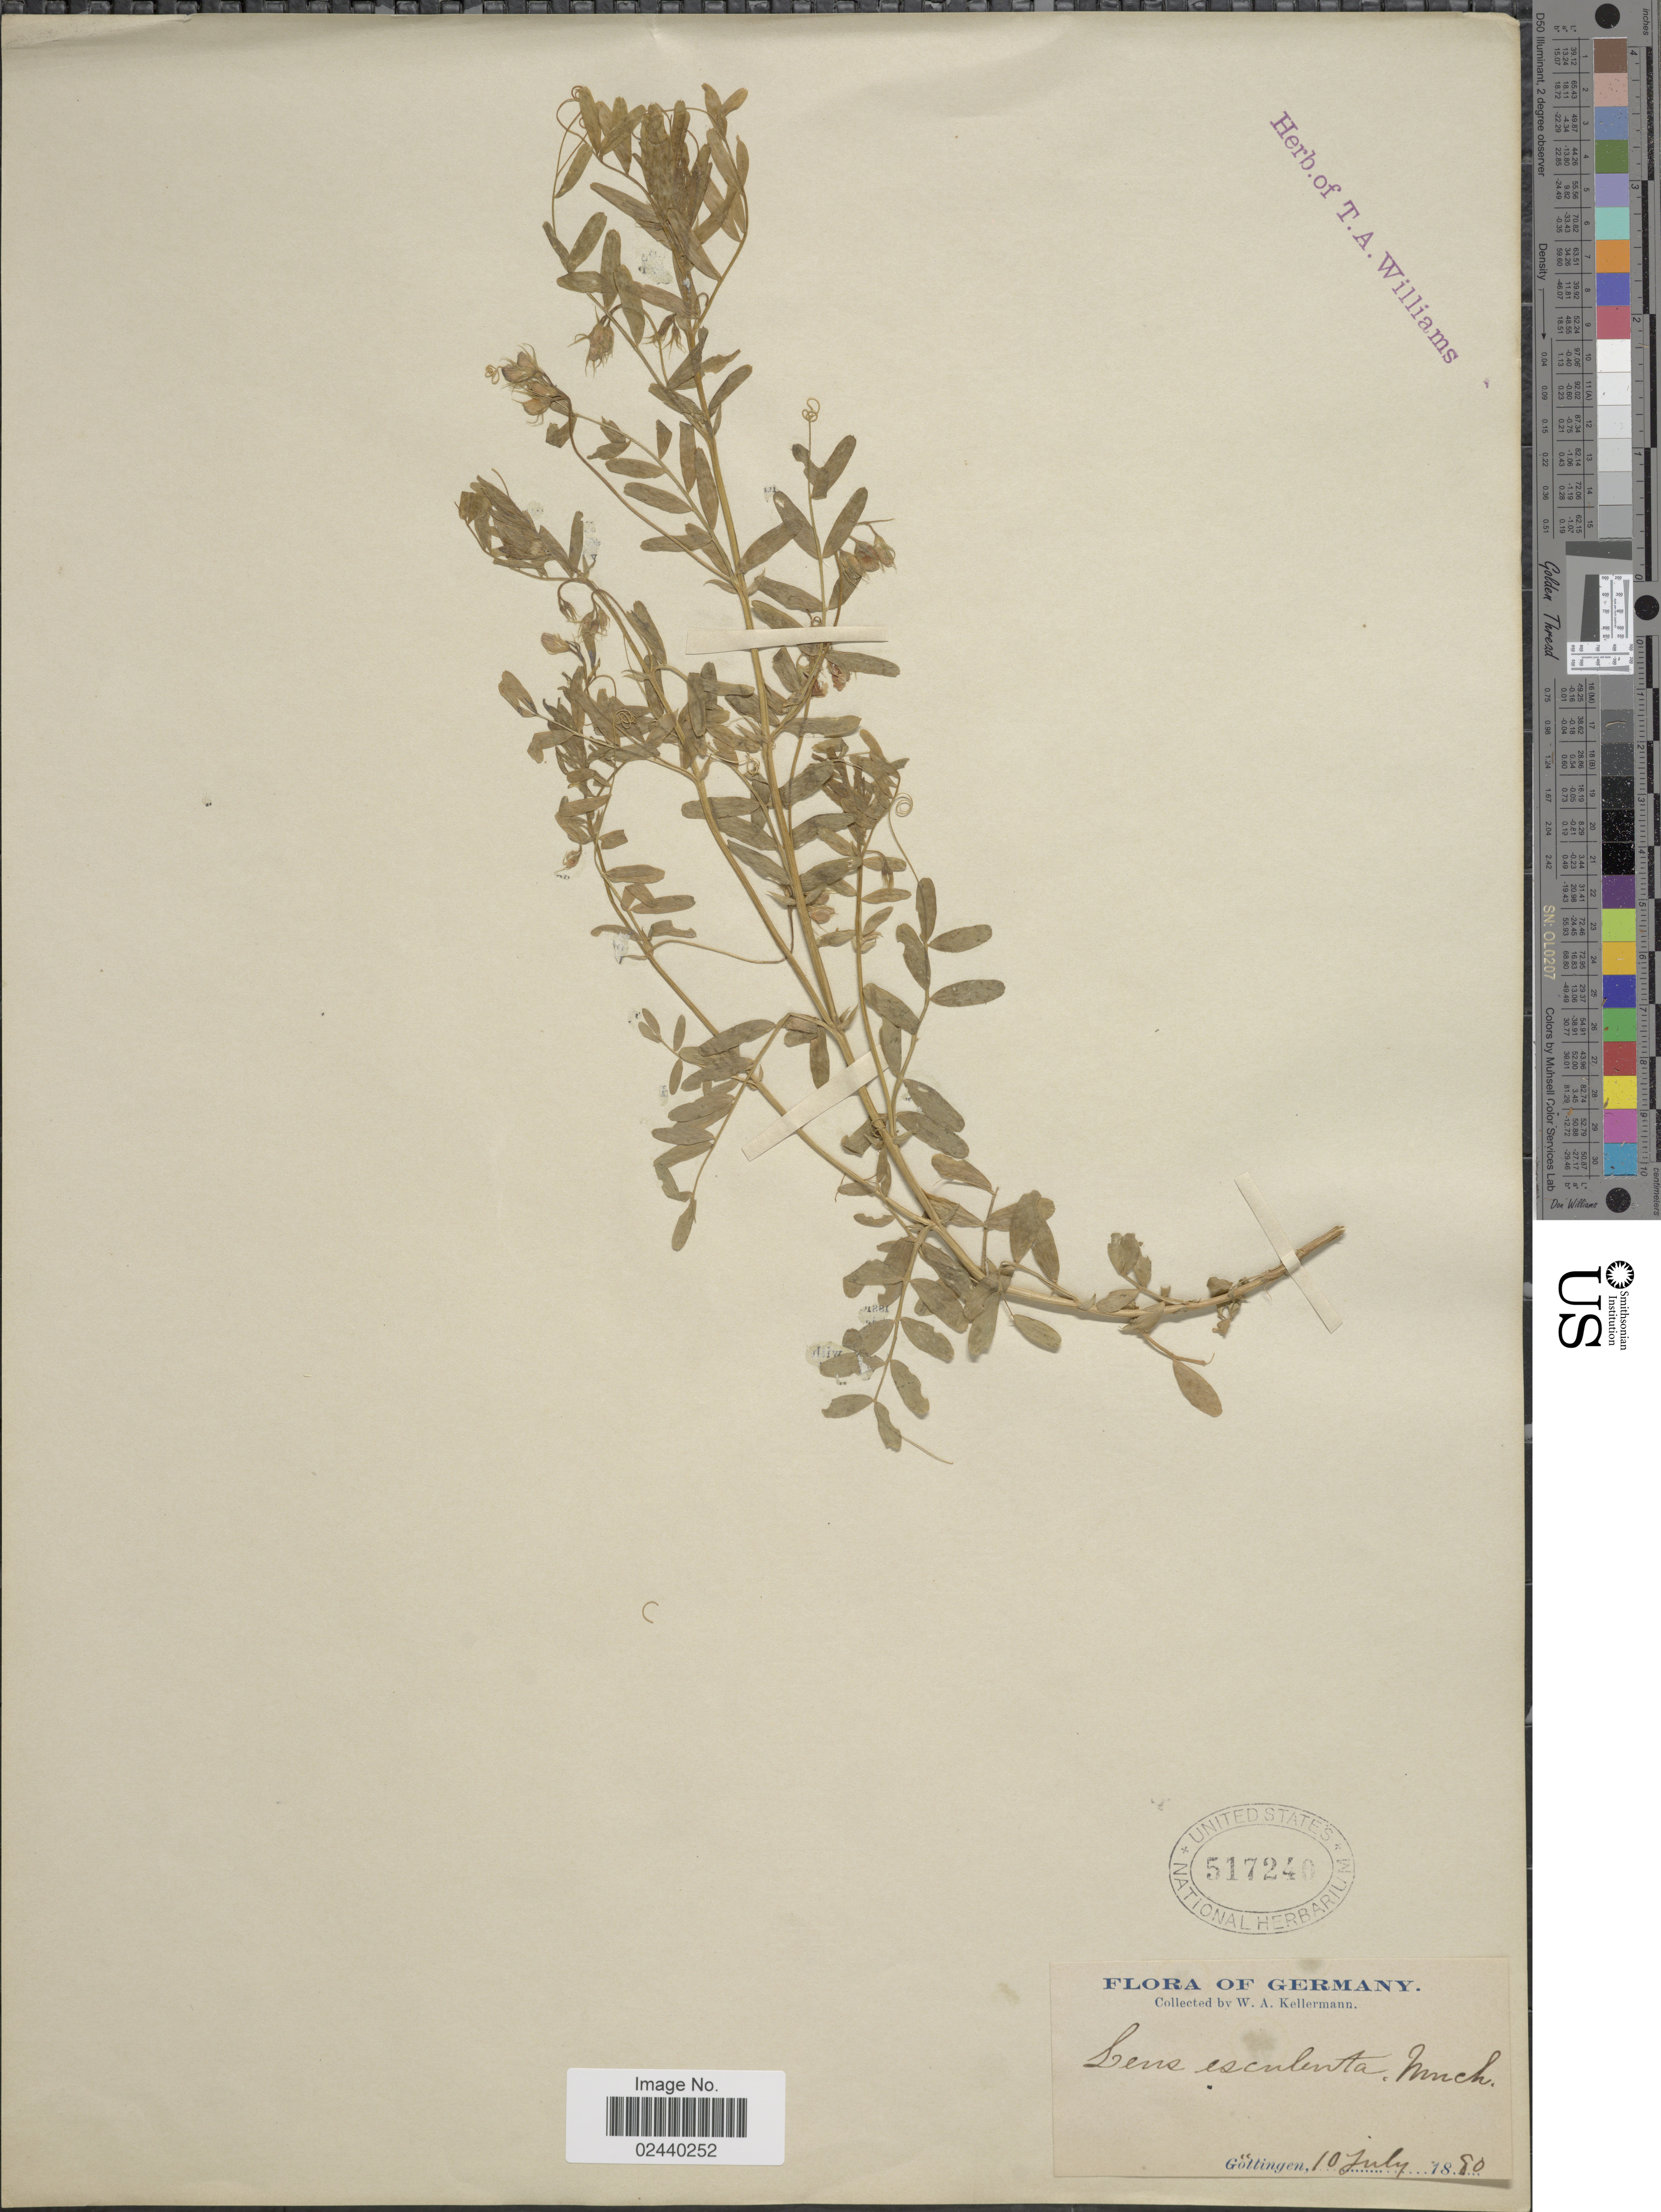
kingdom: Plantae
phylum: Tracheophyta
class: Magnoliopsida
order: Fabales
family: Fabaceae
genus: Vicia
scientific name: Vicia lens subsp. lens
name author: (L.) Coss. & Germ.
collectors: W. Kellerman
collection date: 1880-07-10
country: Germany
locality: Gottingen.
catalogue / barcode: US 517240